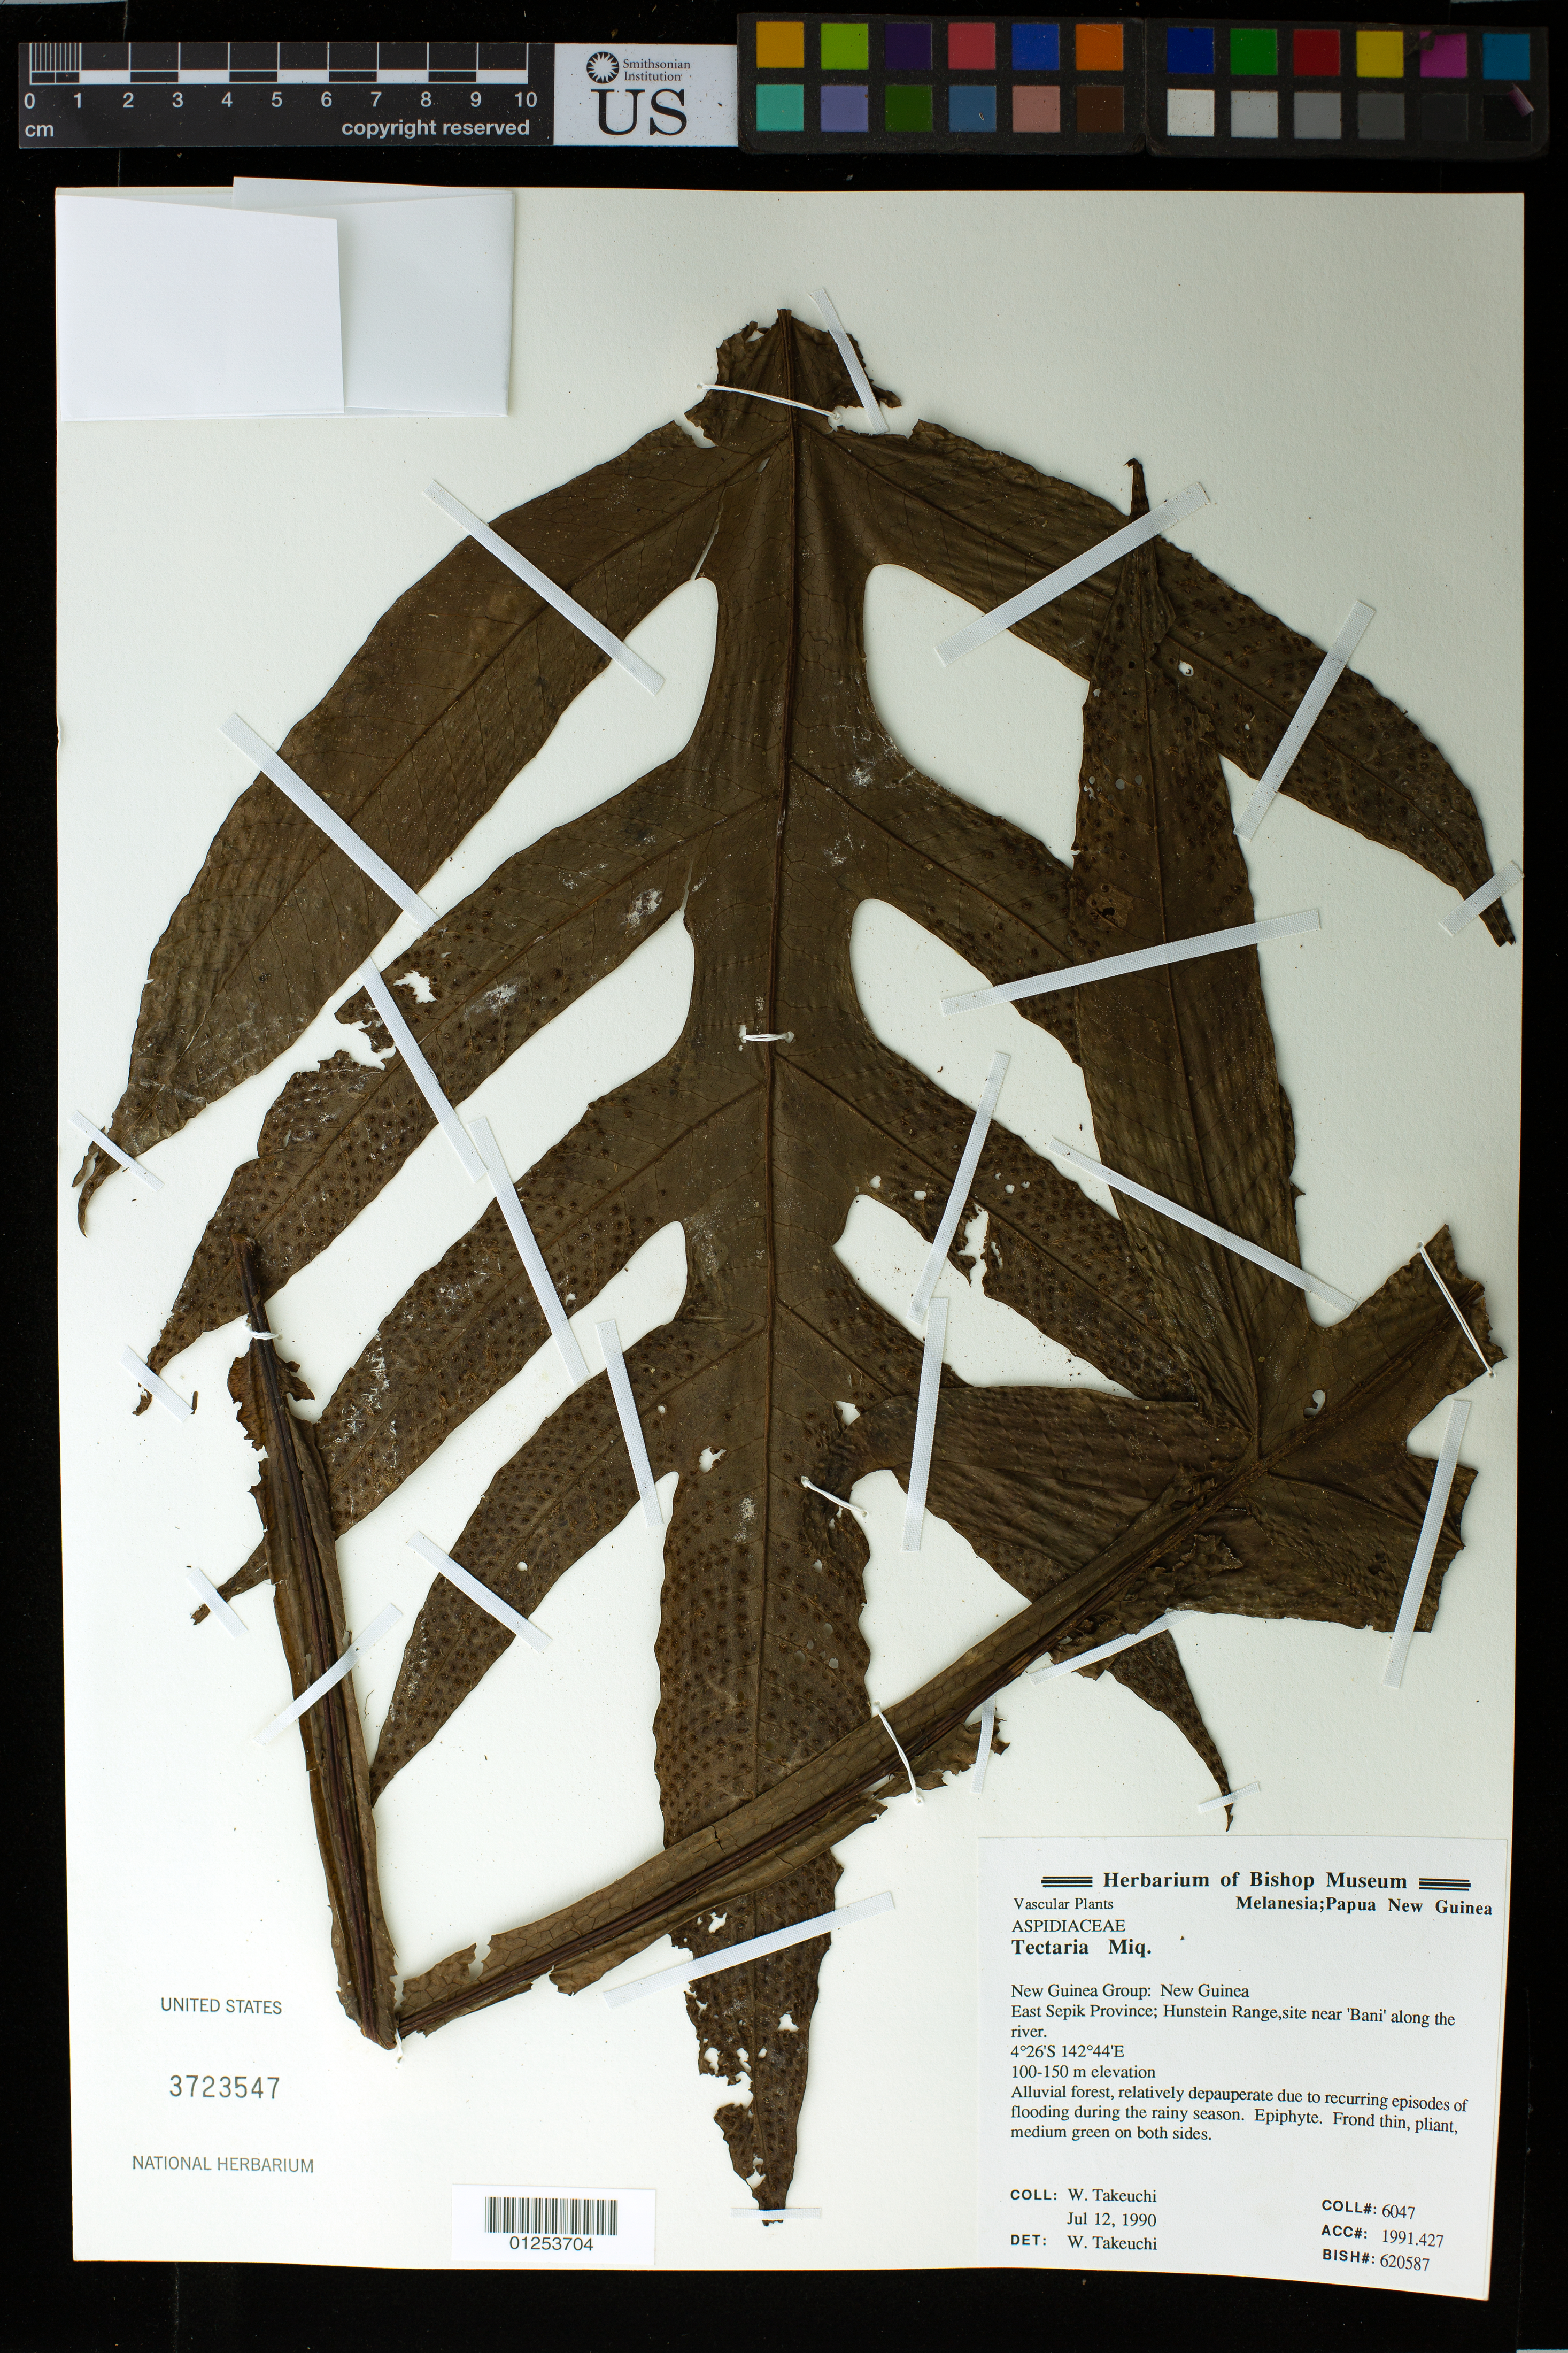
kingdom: Plantae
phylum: Tracheophyta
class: Polypodiopsida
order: Polypodiales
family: Tectariaceae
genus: Tectaria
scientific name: Tectaria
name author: Miq.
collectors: W. N. Takeuchi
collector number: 6047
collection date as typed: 12 Jul 1990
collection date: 1990-07-12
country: Papua New Guinea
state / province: East Sepik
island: New Guinea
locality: Hunstein range, near site 'Bani' along the river.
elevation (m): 100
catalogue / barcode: US 3723547